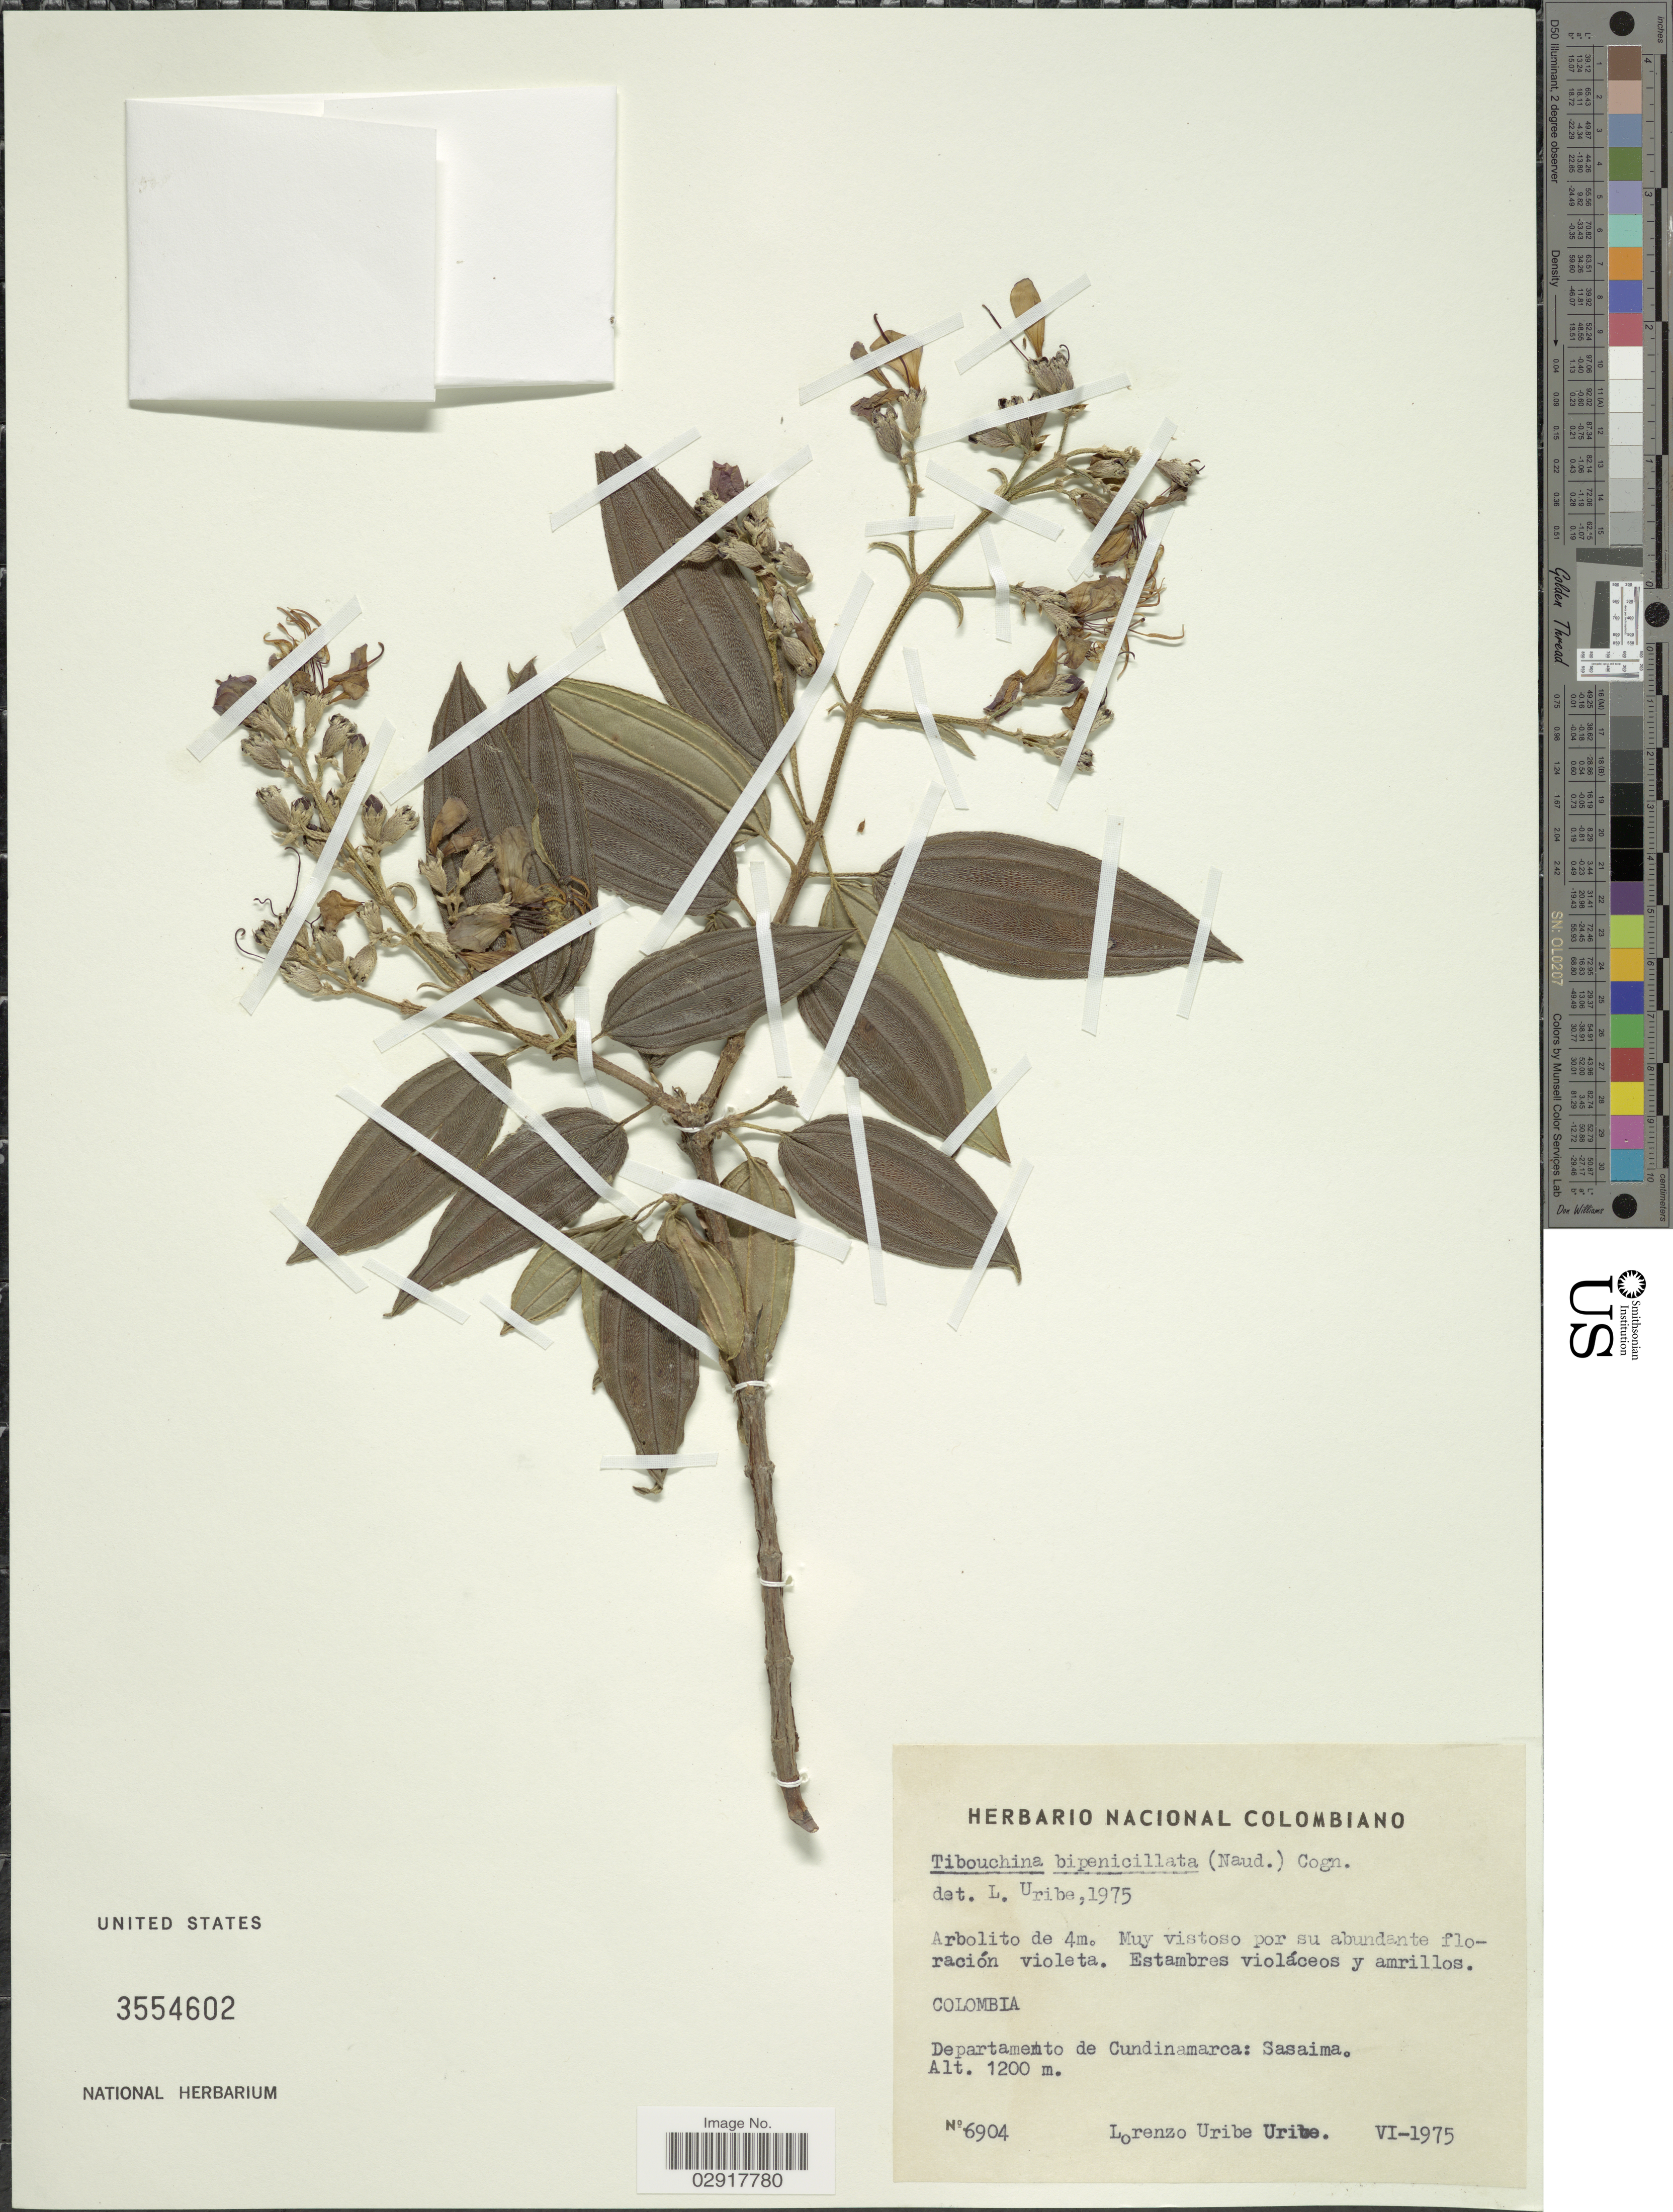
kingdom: Plantae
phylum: Tracheophyta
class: Magnoliopsida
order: Myrtales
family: Melastomataceae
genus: Tibouchina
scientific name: Tibouchina bipenicillata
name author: (Naudin) Cogn.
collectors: L. Uribe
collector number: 6904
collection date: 1975-06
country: Colombia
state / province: Cundinamarca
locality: Departamento de Cundinamarca: Sasaima.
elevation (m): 1200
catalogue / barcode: US 3554602